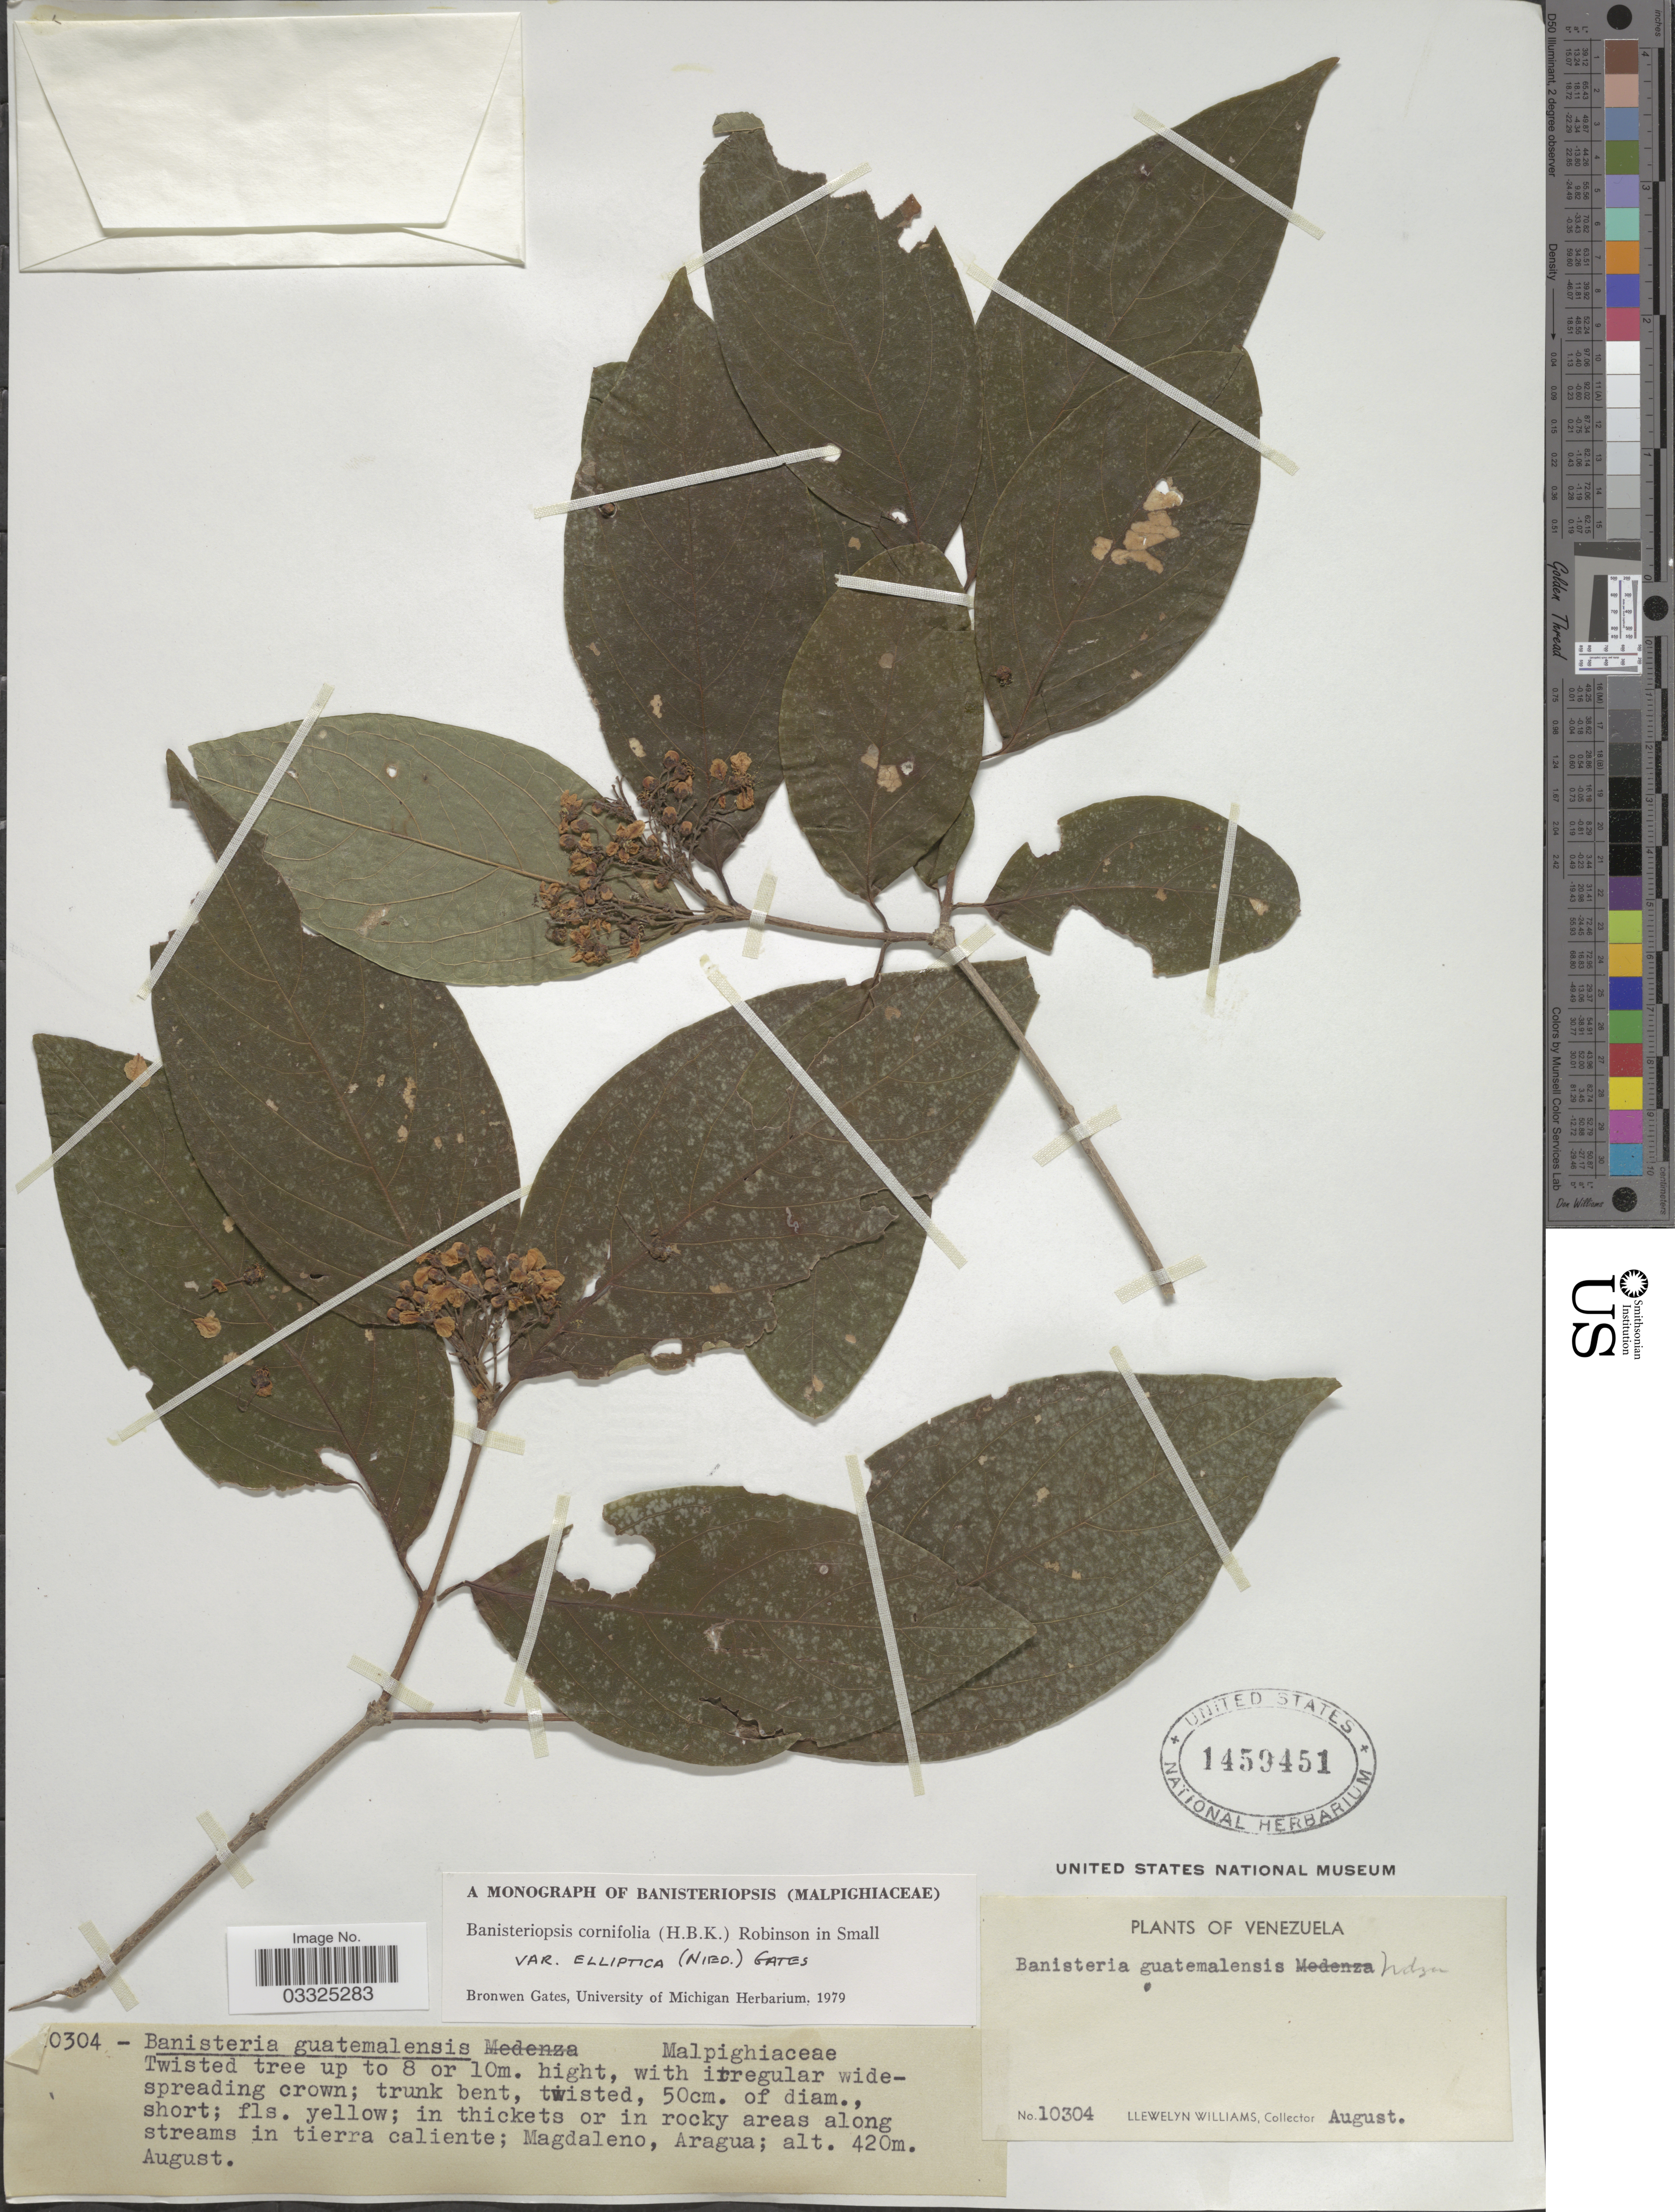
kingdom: Plantae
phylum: Tracheophyta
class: Magnoliopsida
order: Malpighiales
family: Malpighiaceae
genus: Bronwenia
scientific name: Bronwenia cornifolia var. maracaybensis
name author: (A. Juss.) W.R. Anderson & C. Davis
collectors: Ll. Williams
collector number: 10304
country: Venezuela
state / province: Aragua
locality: Magdaleno.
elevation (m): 420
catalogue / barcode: US 1459451